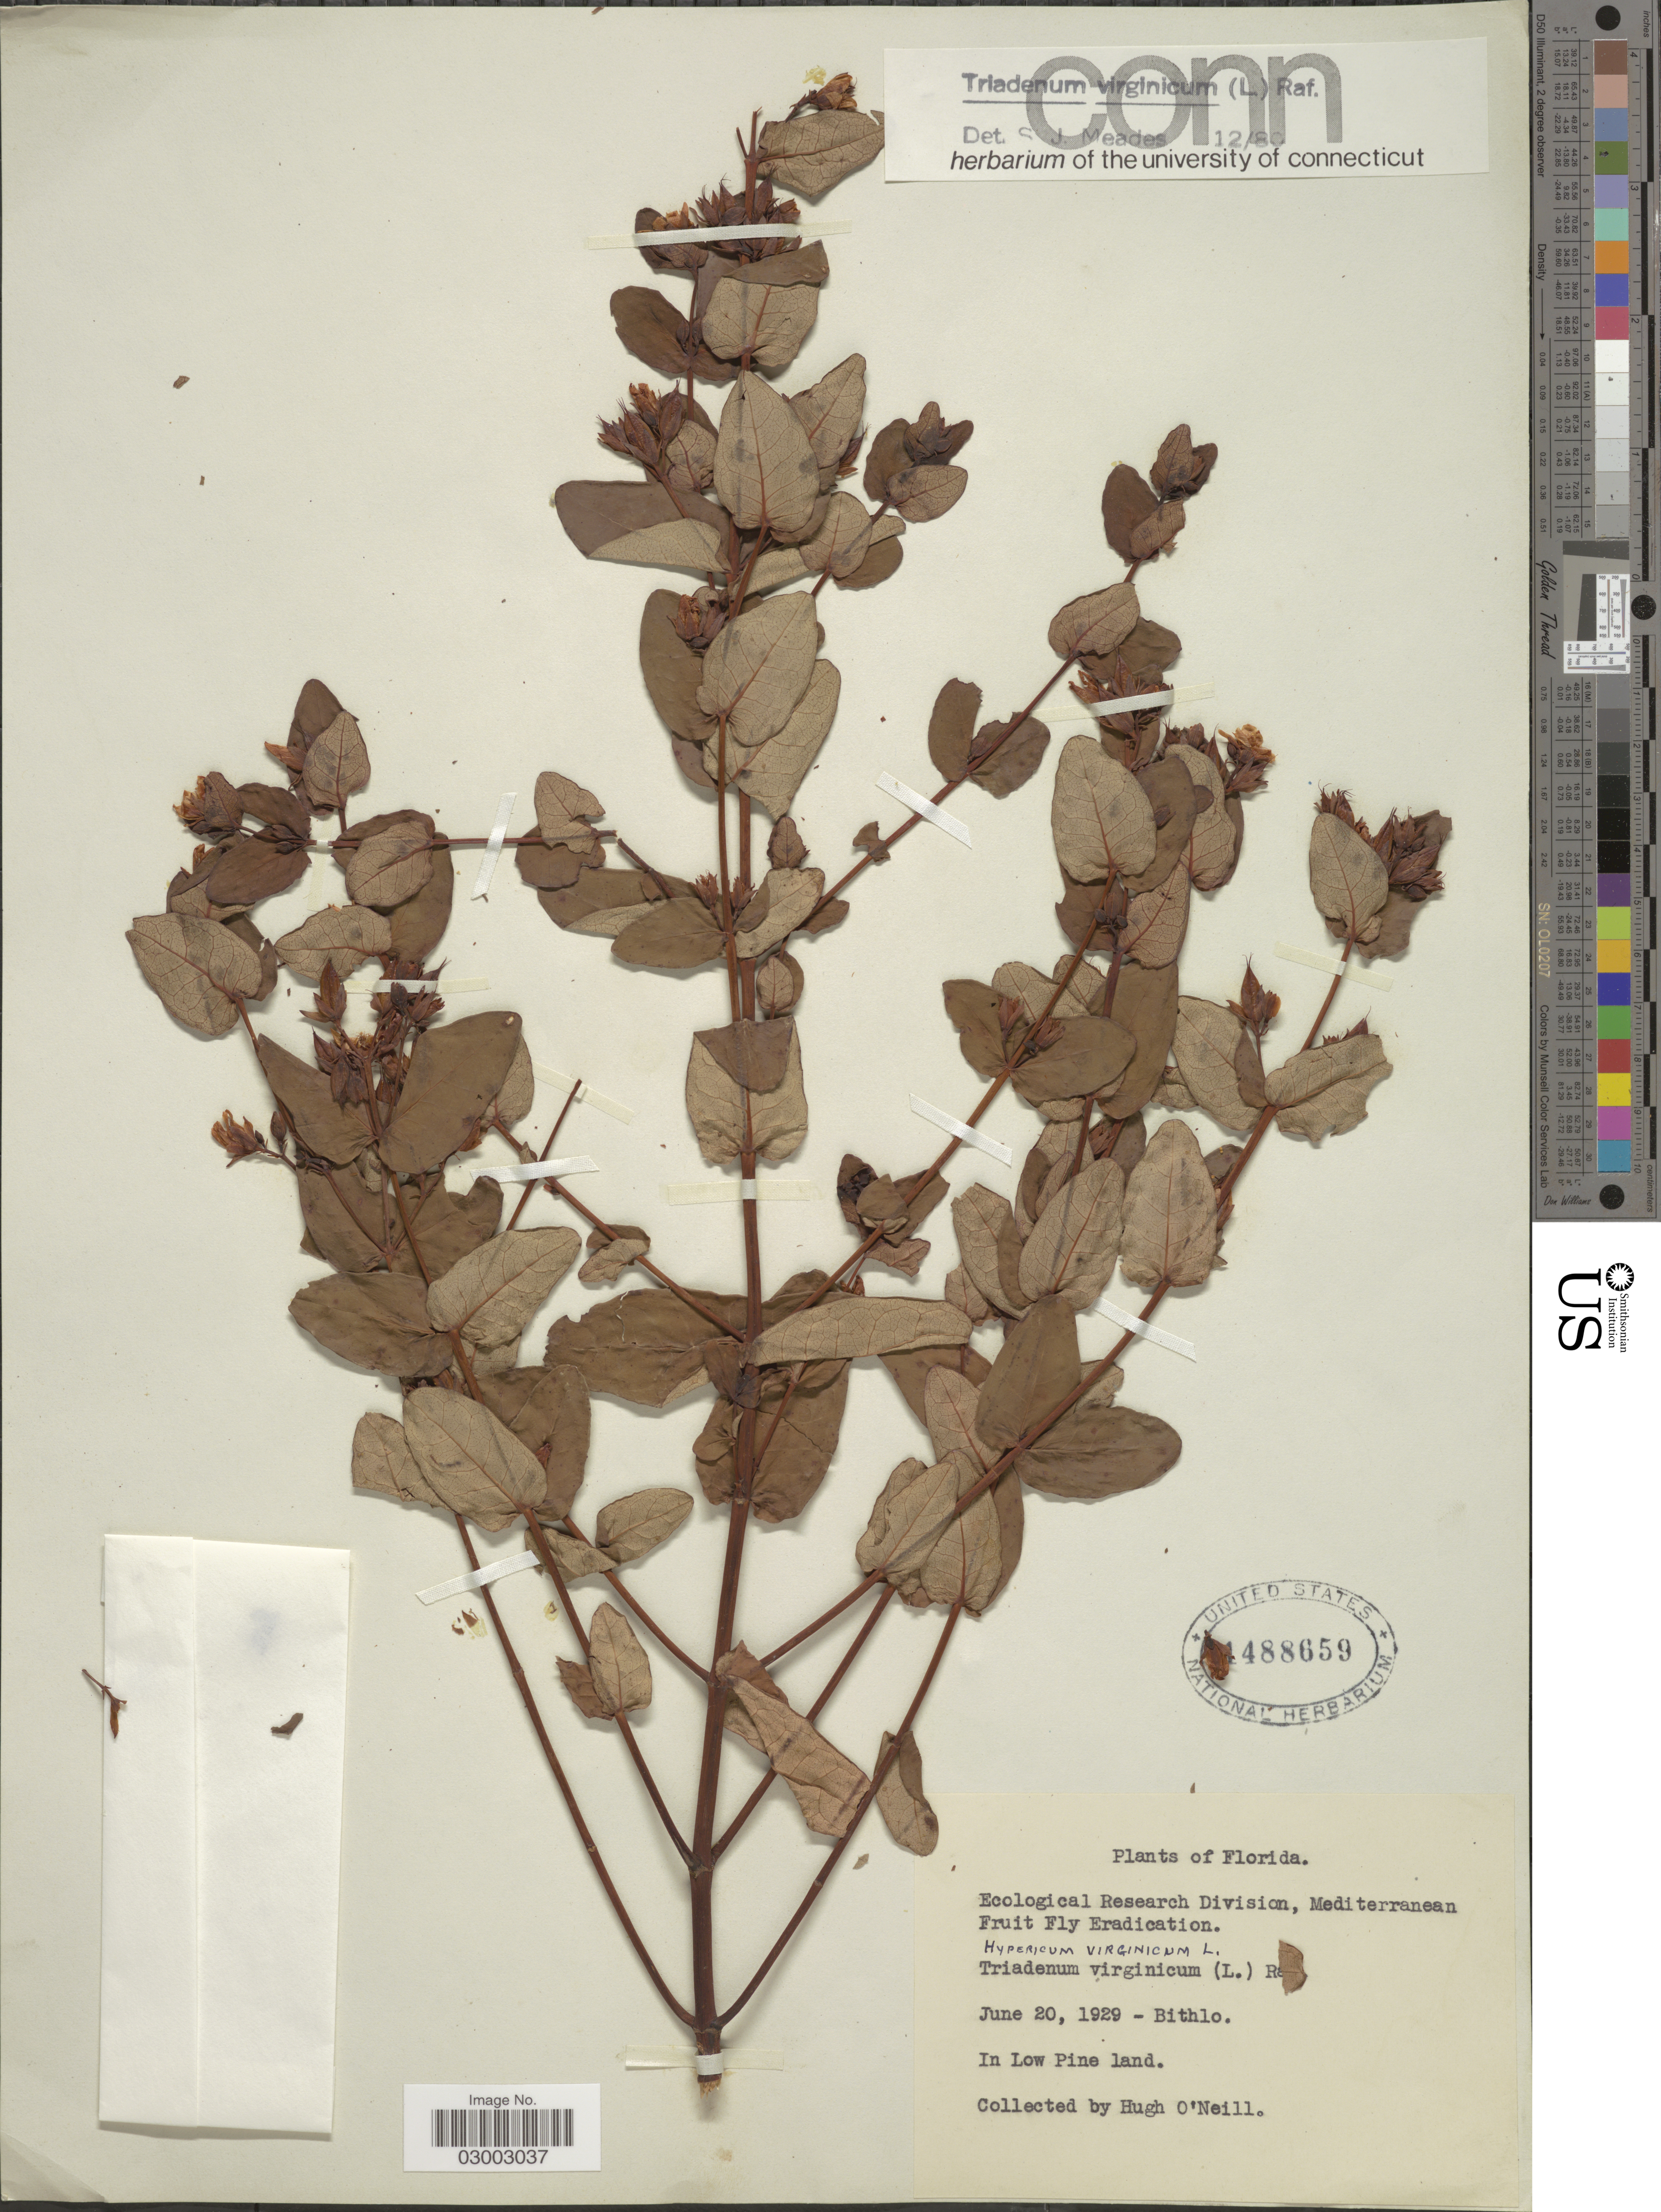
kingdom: Plantae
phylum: Tracheophyta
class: Magnoliopsida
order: Malpighiales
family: Hypericaceae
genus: Hypericum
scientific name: Hypericum virginicum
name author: L.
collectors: H. O'Neill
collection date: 1929-06-20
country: United States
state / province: Florida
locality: Bithlo.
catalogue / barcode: US 4488659